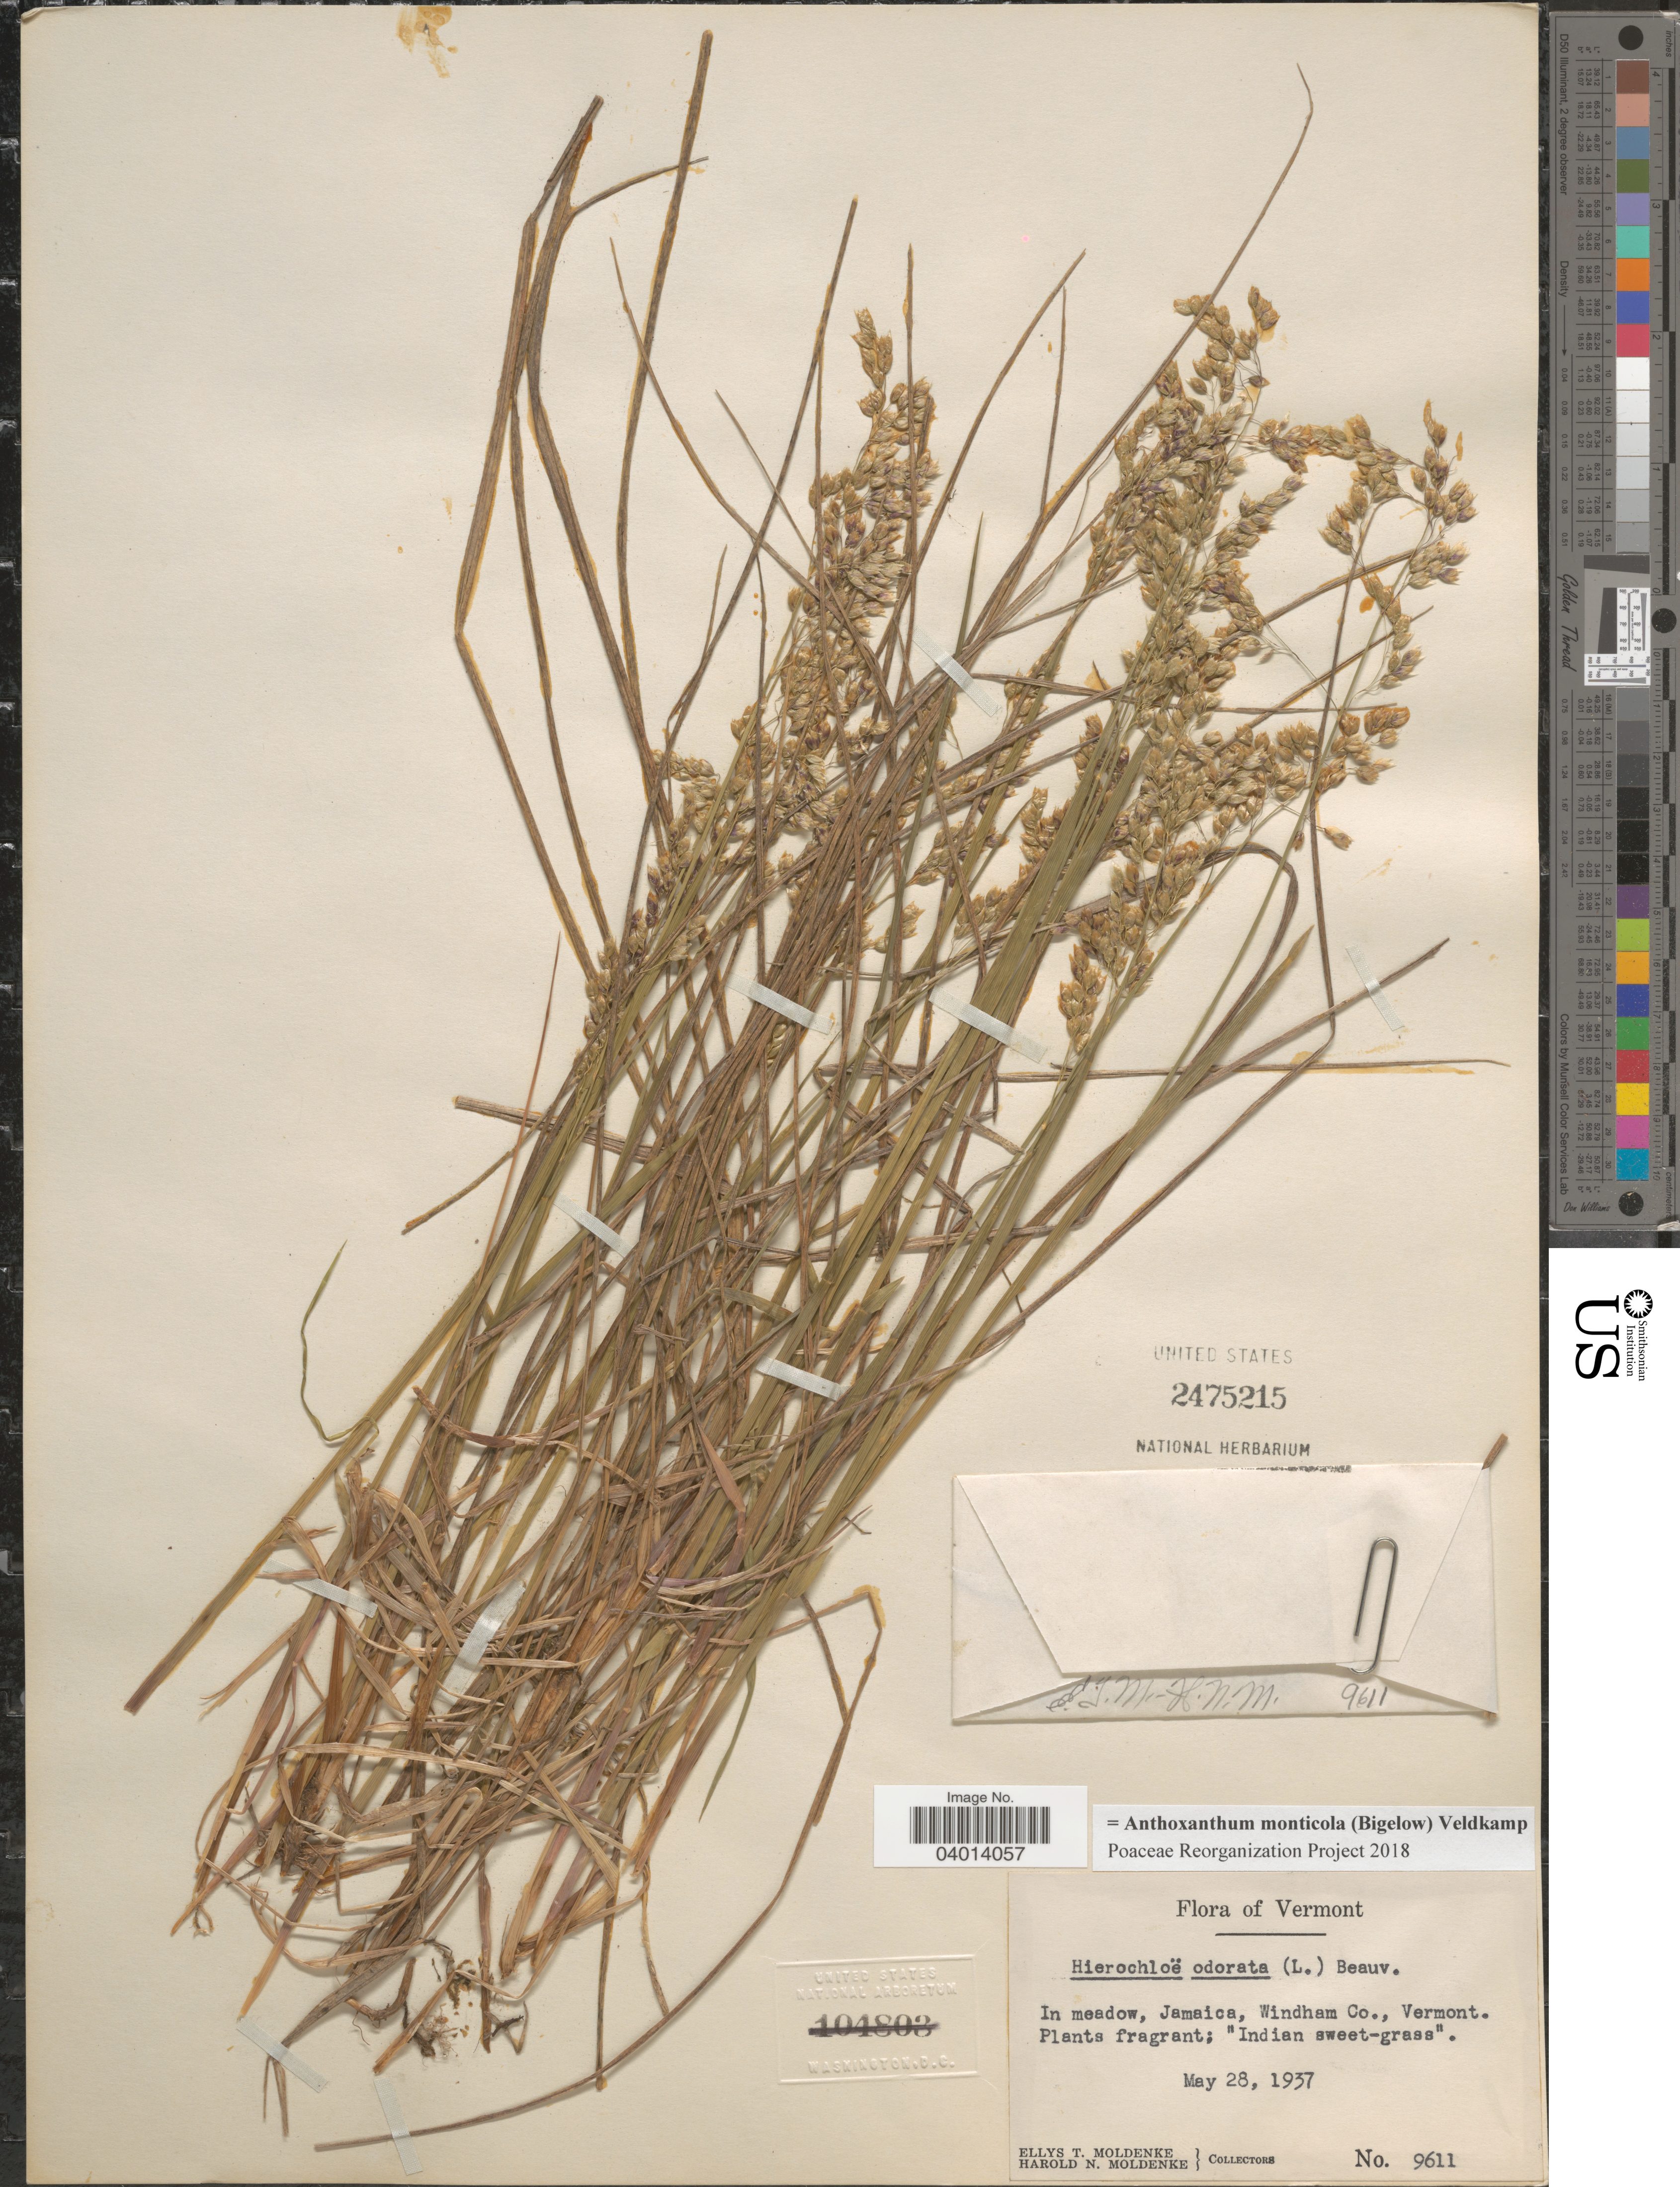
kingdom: Plantae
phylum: Tracheophyta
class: Liliopsida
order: Poales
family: Poaceae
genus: Anthoxanthum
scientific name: Anthoxanthum monticola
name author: (Bigelow) Veldkamp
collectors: E. Moldenke & H. N. Moldenke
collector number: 9611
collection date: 1937-05-28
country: United States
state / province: Vermont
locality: In meadow, Jamaica, Windham Co.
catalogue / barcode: US 2475215